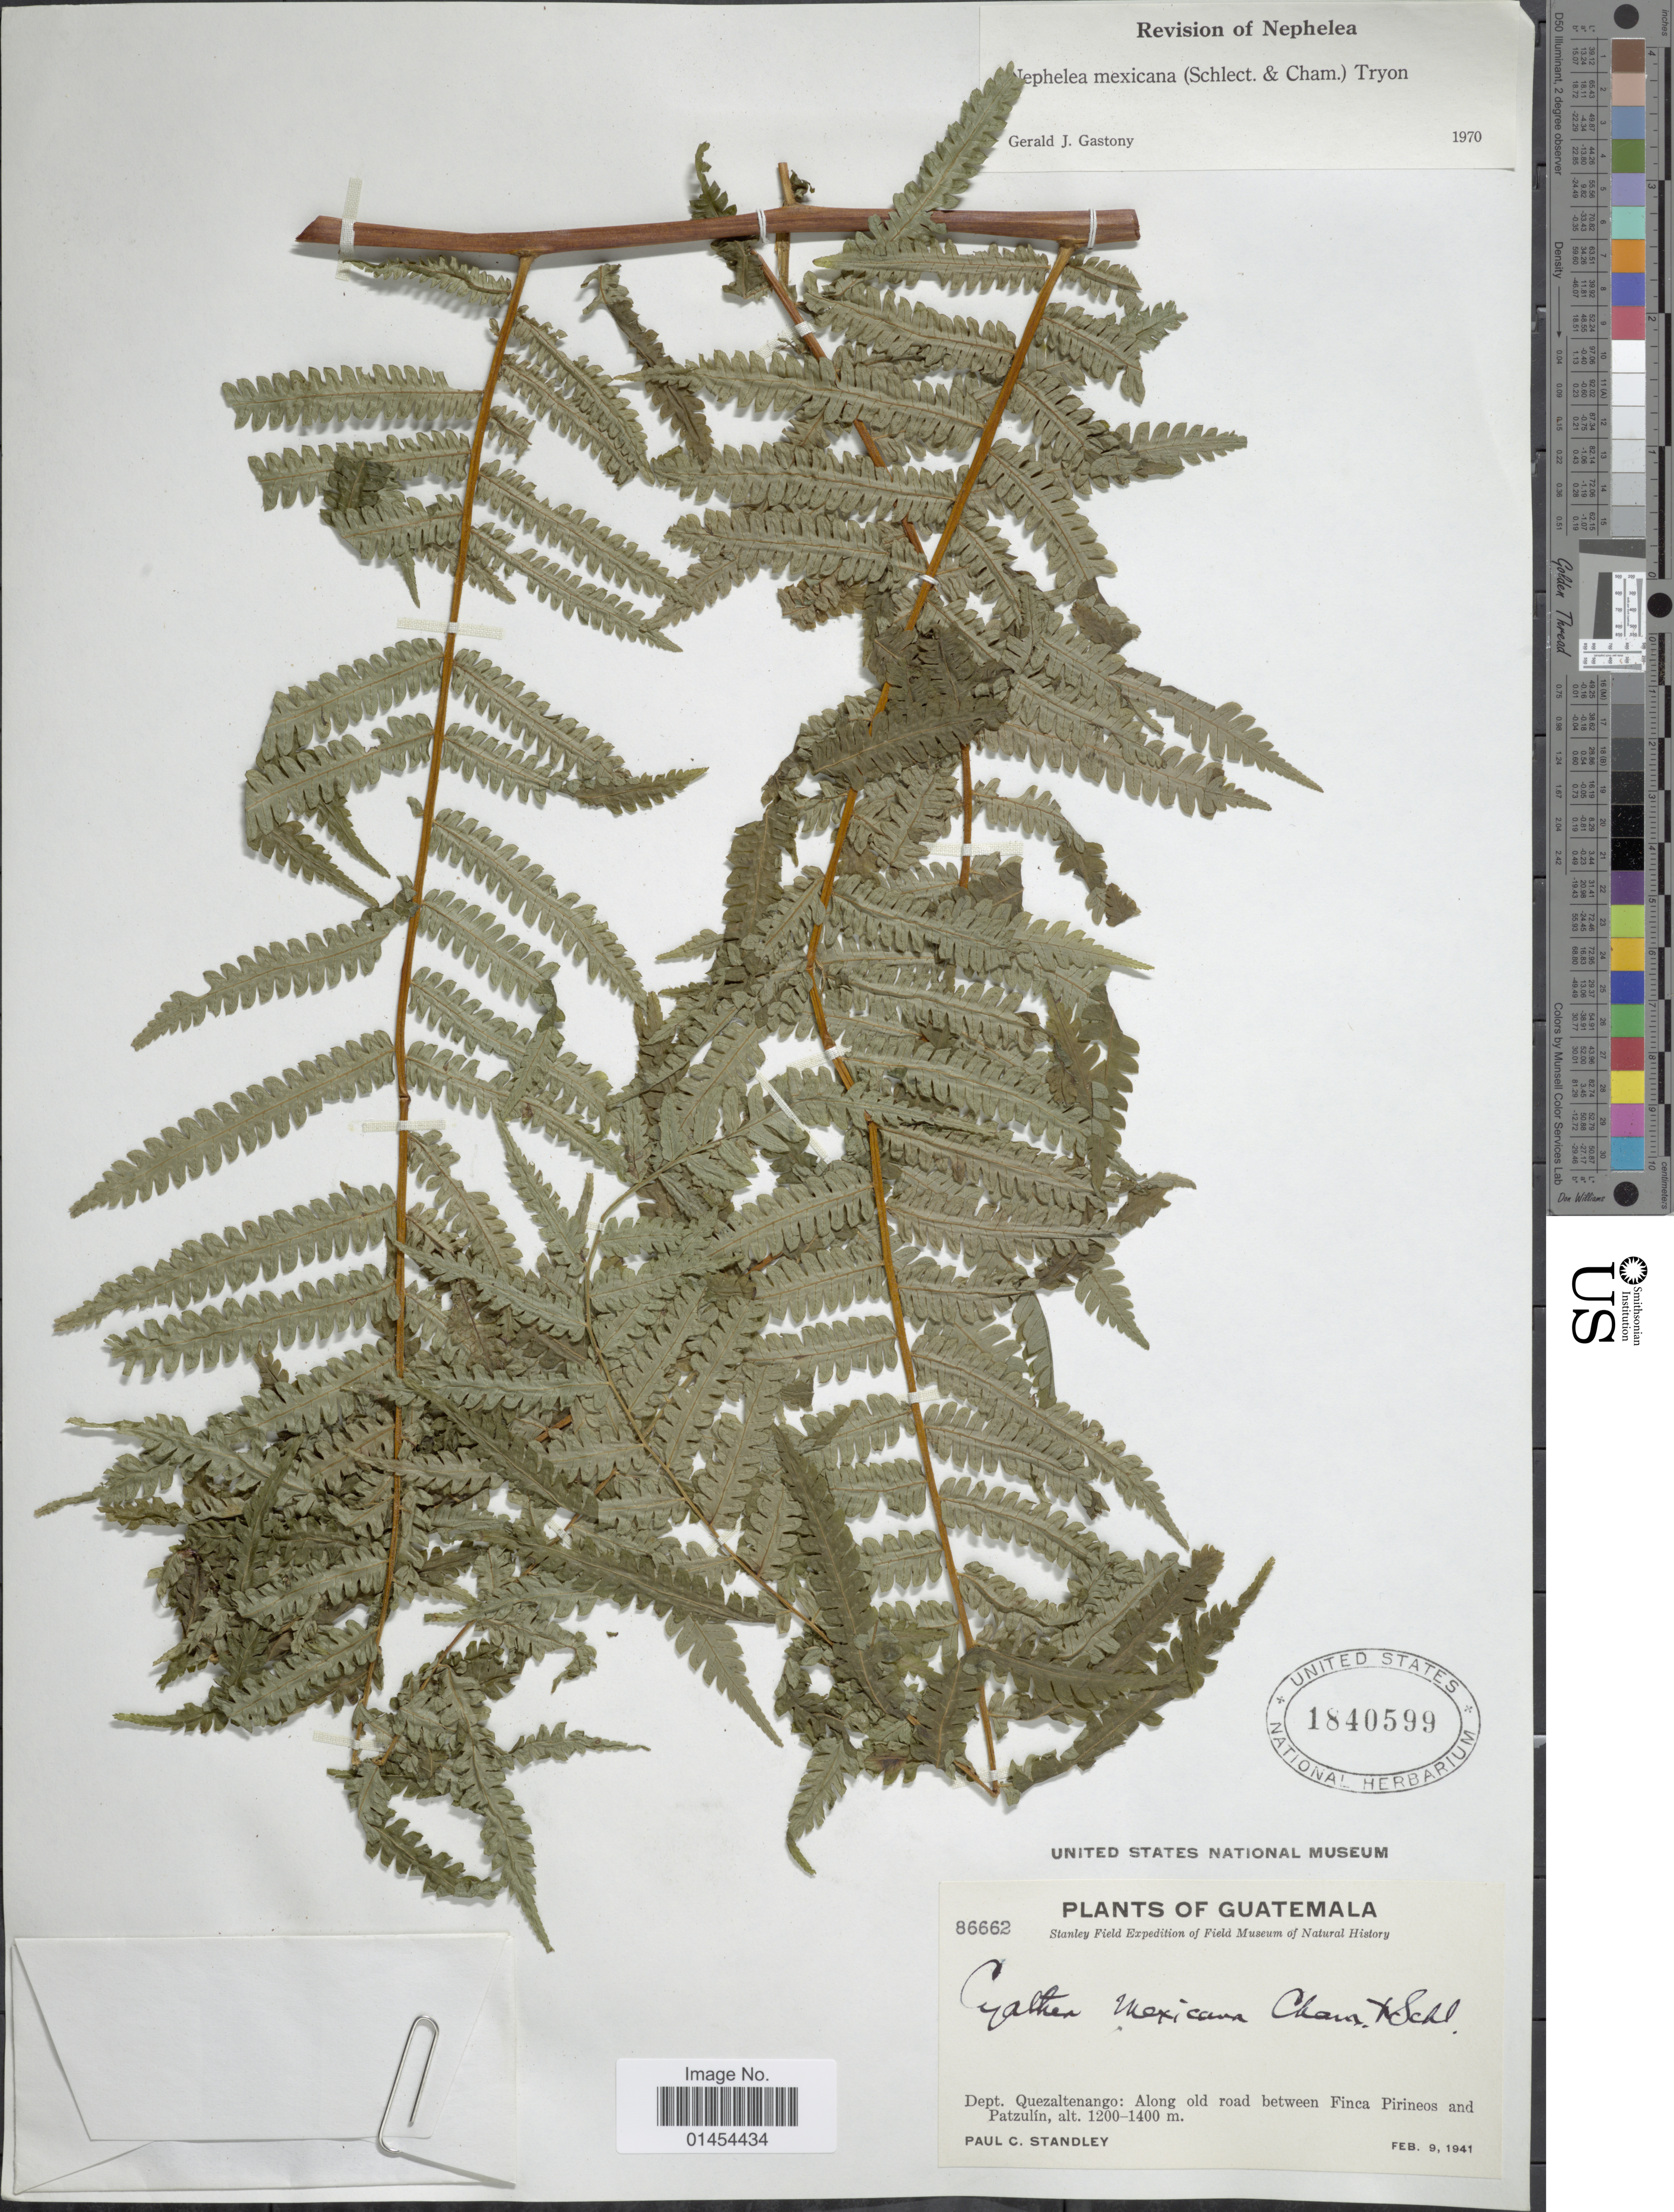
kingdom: Plantae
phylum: Tracheophyta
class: Polypodiopsida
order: Cyatheales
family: Cyatheaceae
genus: Alsophila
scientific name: Alsophila firma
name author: (Baker) D.S. Conant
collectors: P. C. Standley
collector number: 86662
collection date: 1941-02-09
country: Guatemala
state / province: Quetzaltenango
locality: Along old road between Finca Pirineos and Patzulín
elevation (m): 1200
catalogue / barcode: US 1840599